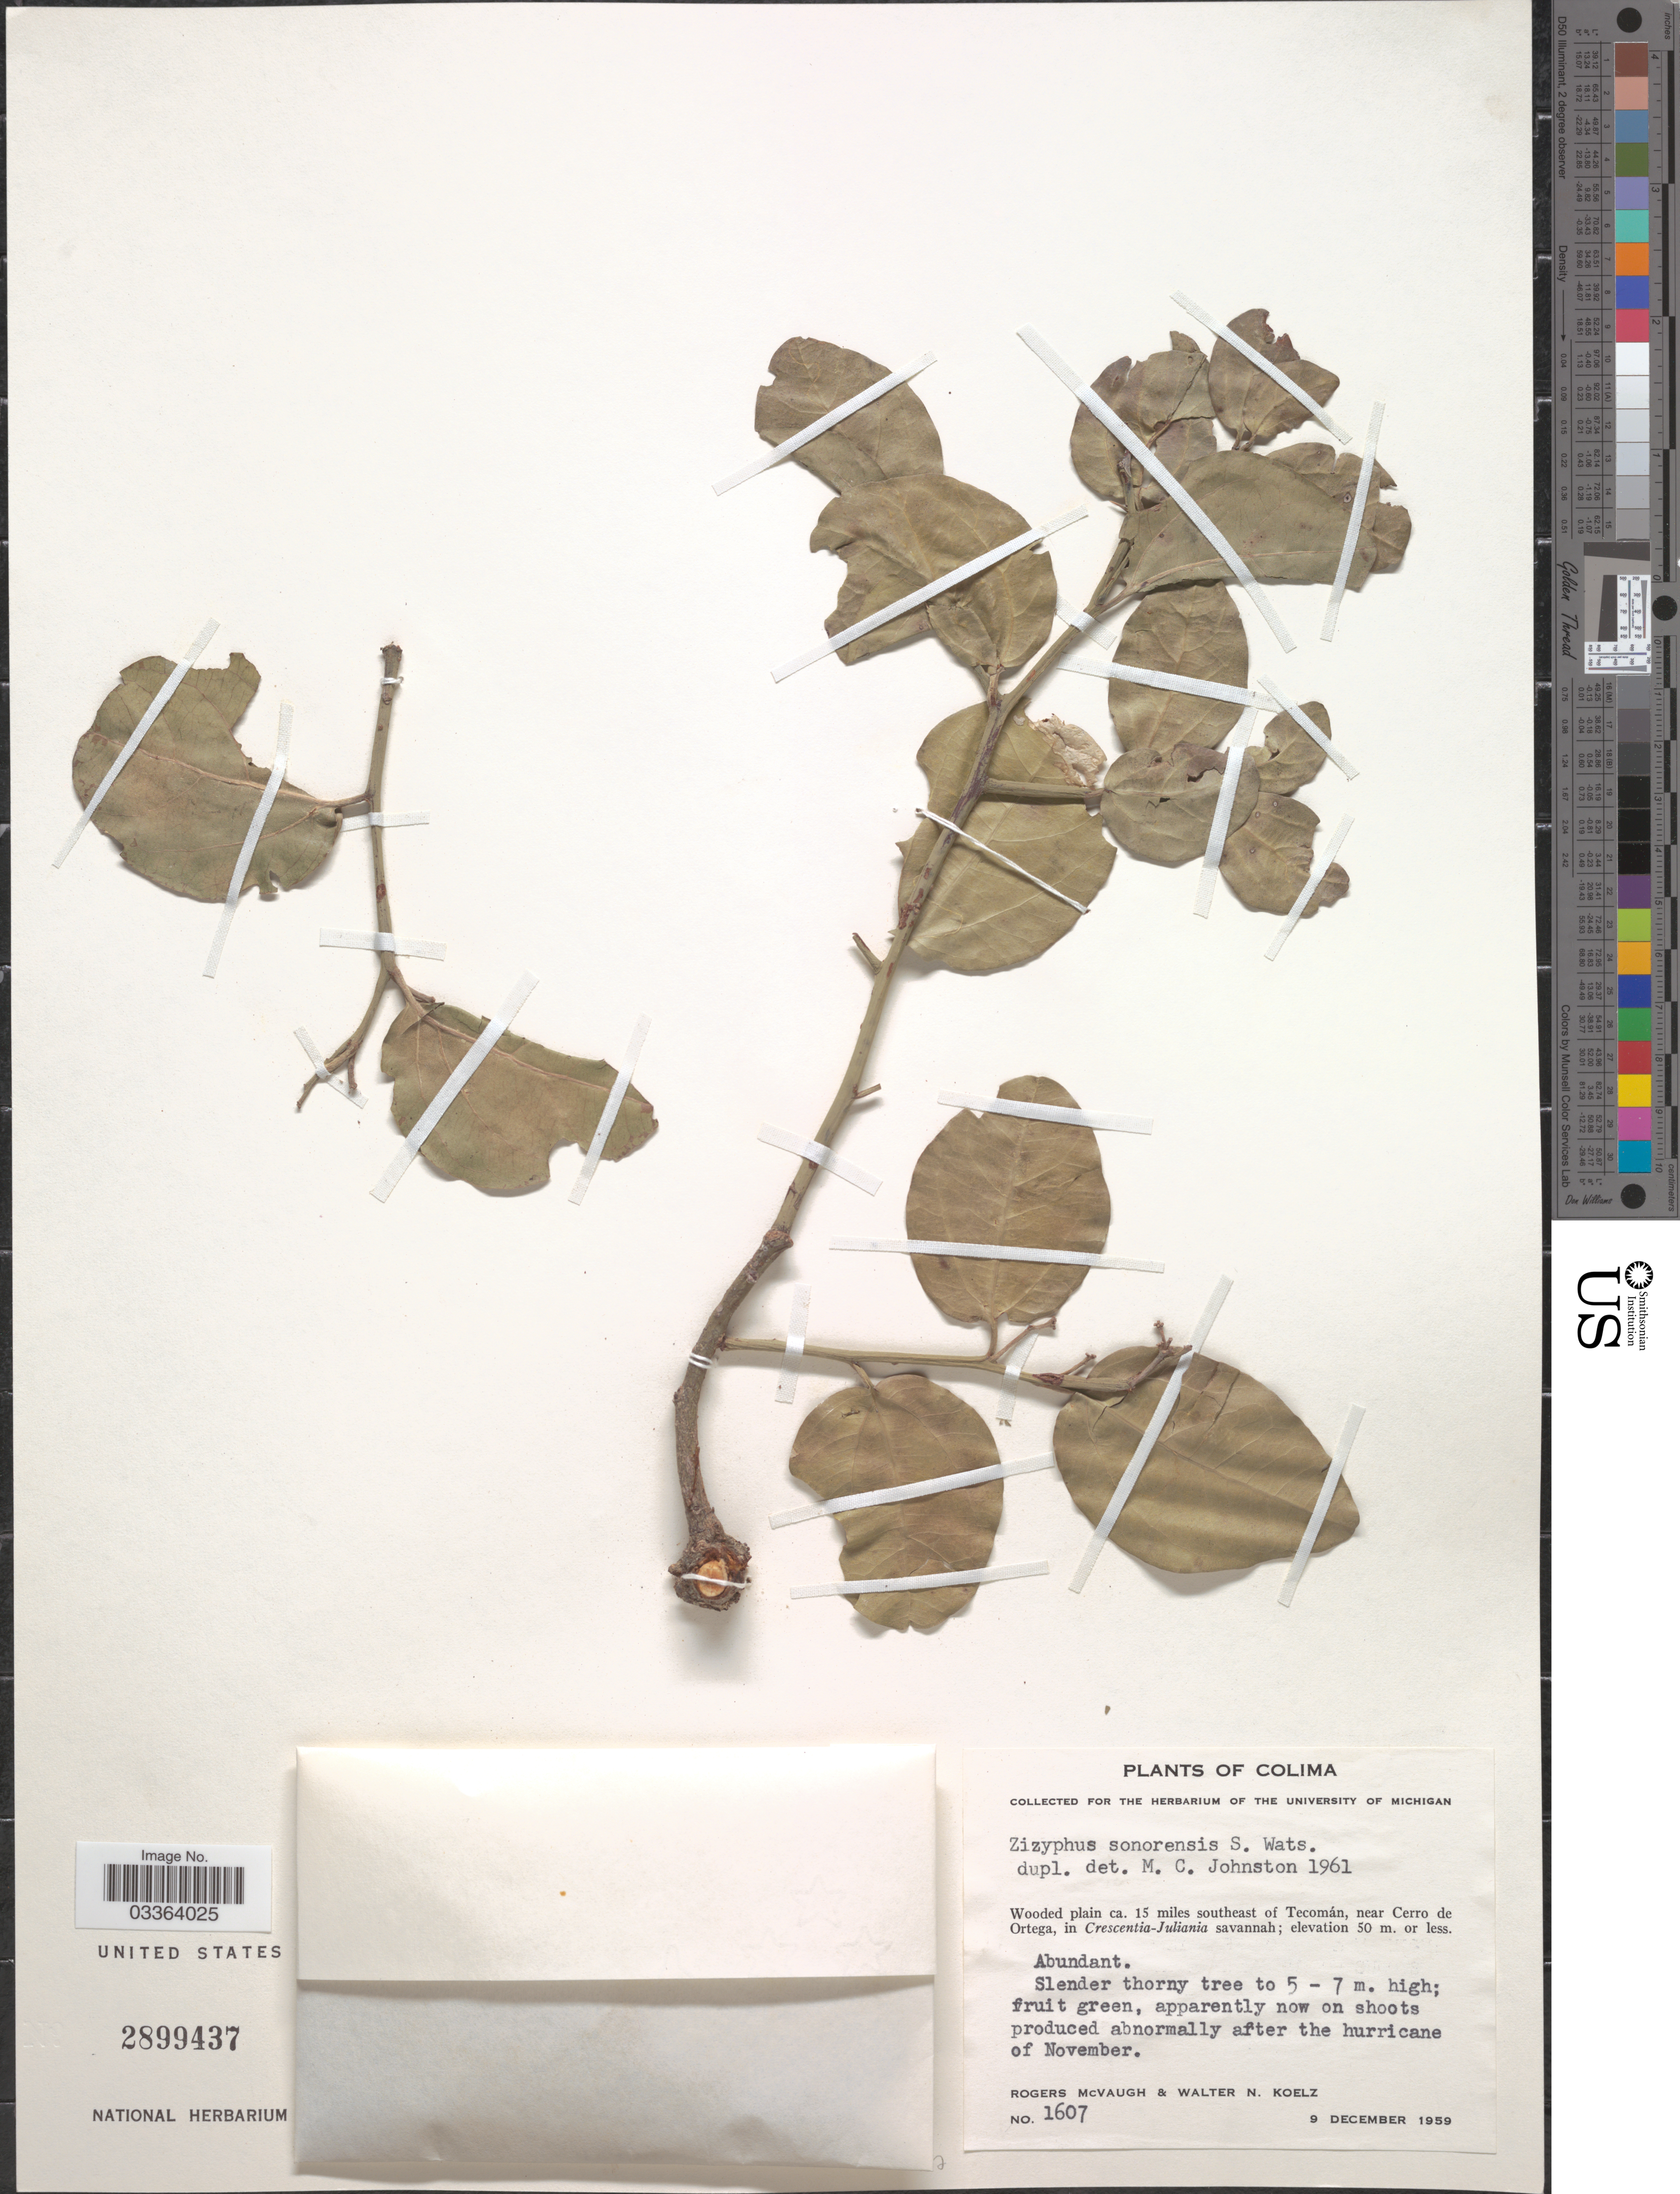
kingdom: Plantae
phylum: Tracheophyta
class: Magnoliopsida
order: Rosales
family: Rhamnaceae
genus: Sarcomphalus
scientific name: Sarcomphalus amole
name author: (Sessé & Moc.) Hauenschild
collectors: R. McVaugh & W. N. Koelz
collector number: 1607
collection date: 1959-12-09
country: Mexico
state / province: Colima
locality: Wooded plain ca. 15 miles southeast of Tecomán, near Cerro de Ortega.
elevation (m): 50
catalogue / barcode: US 2899437